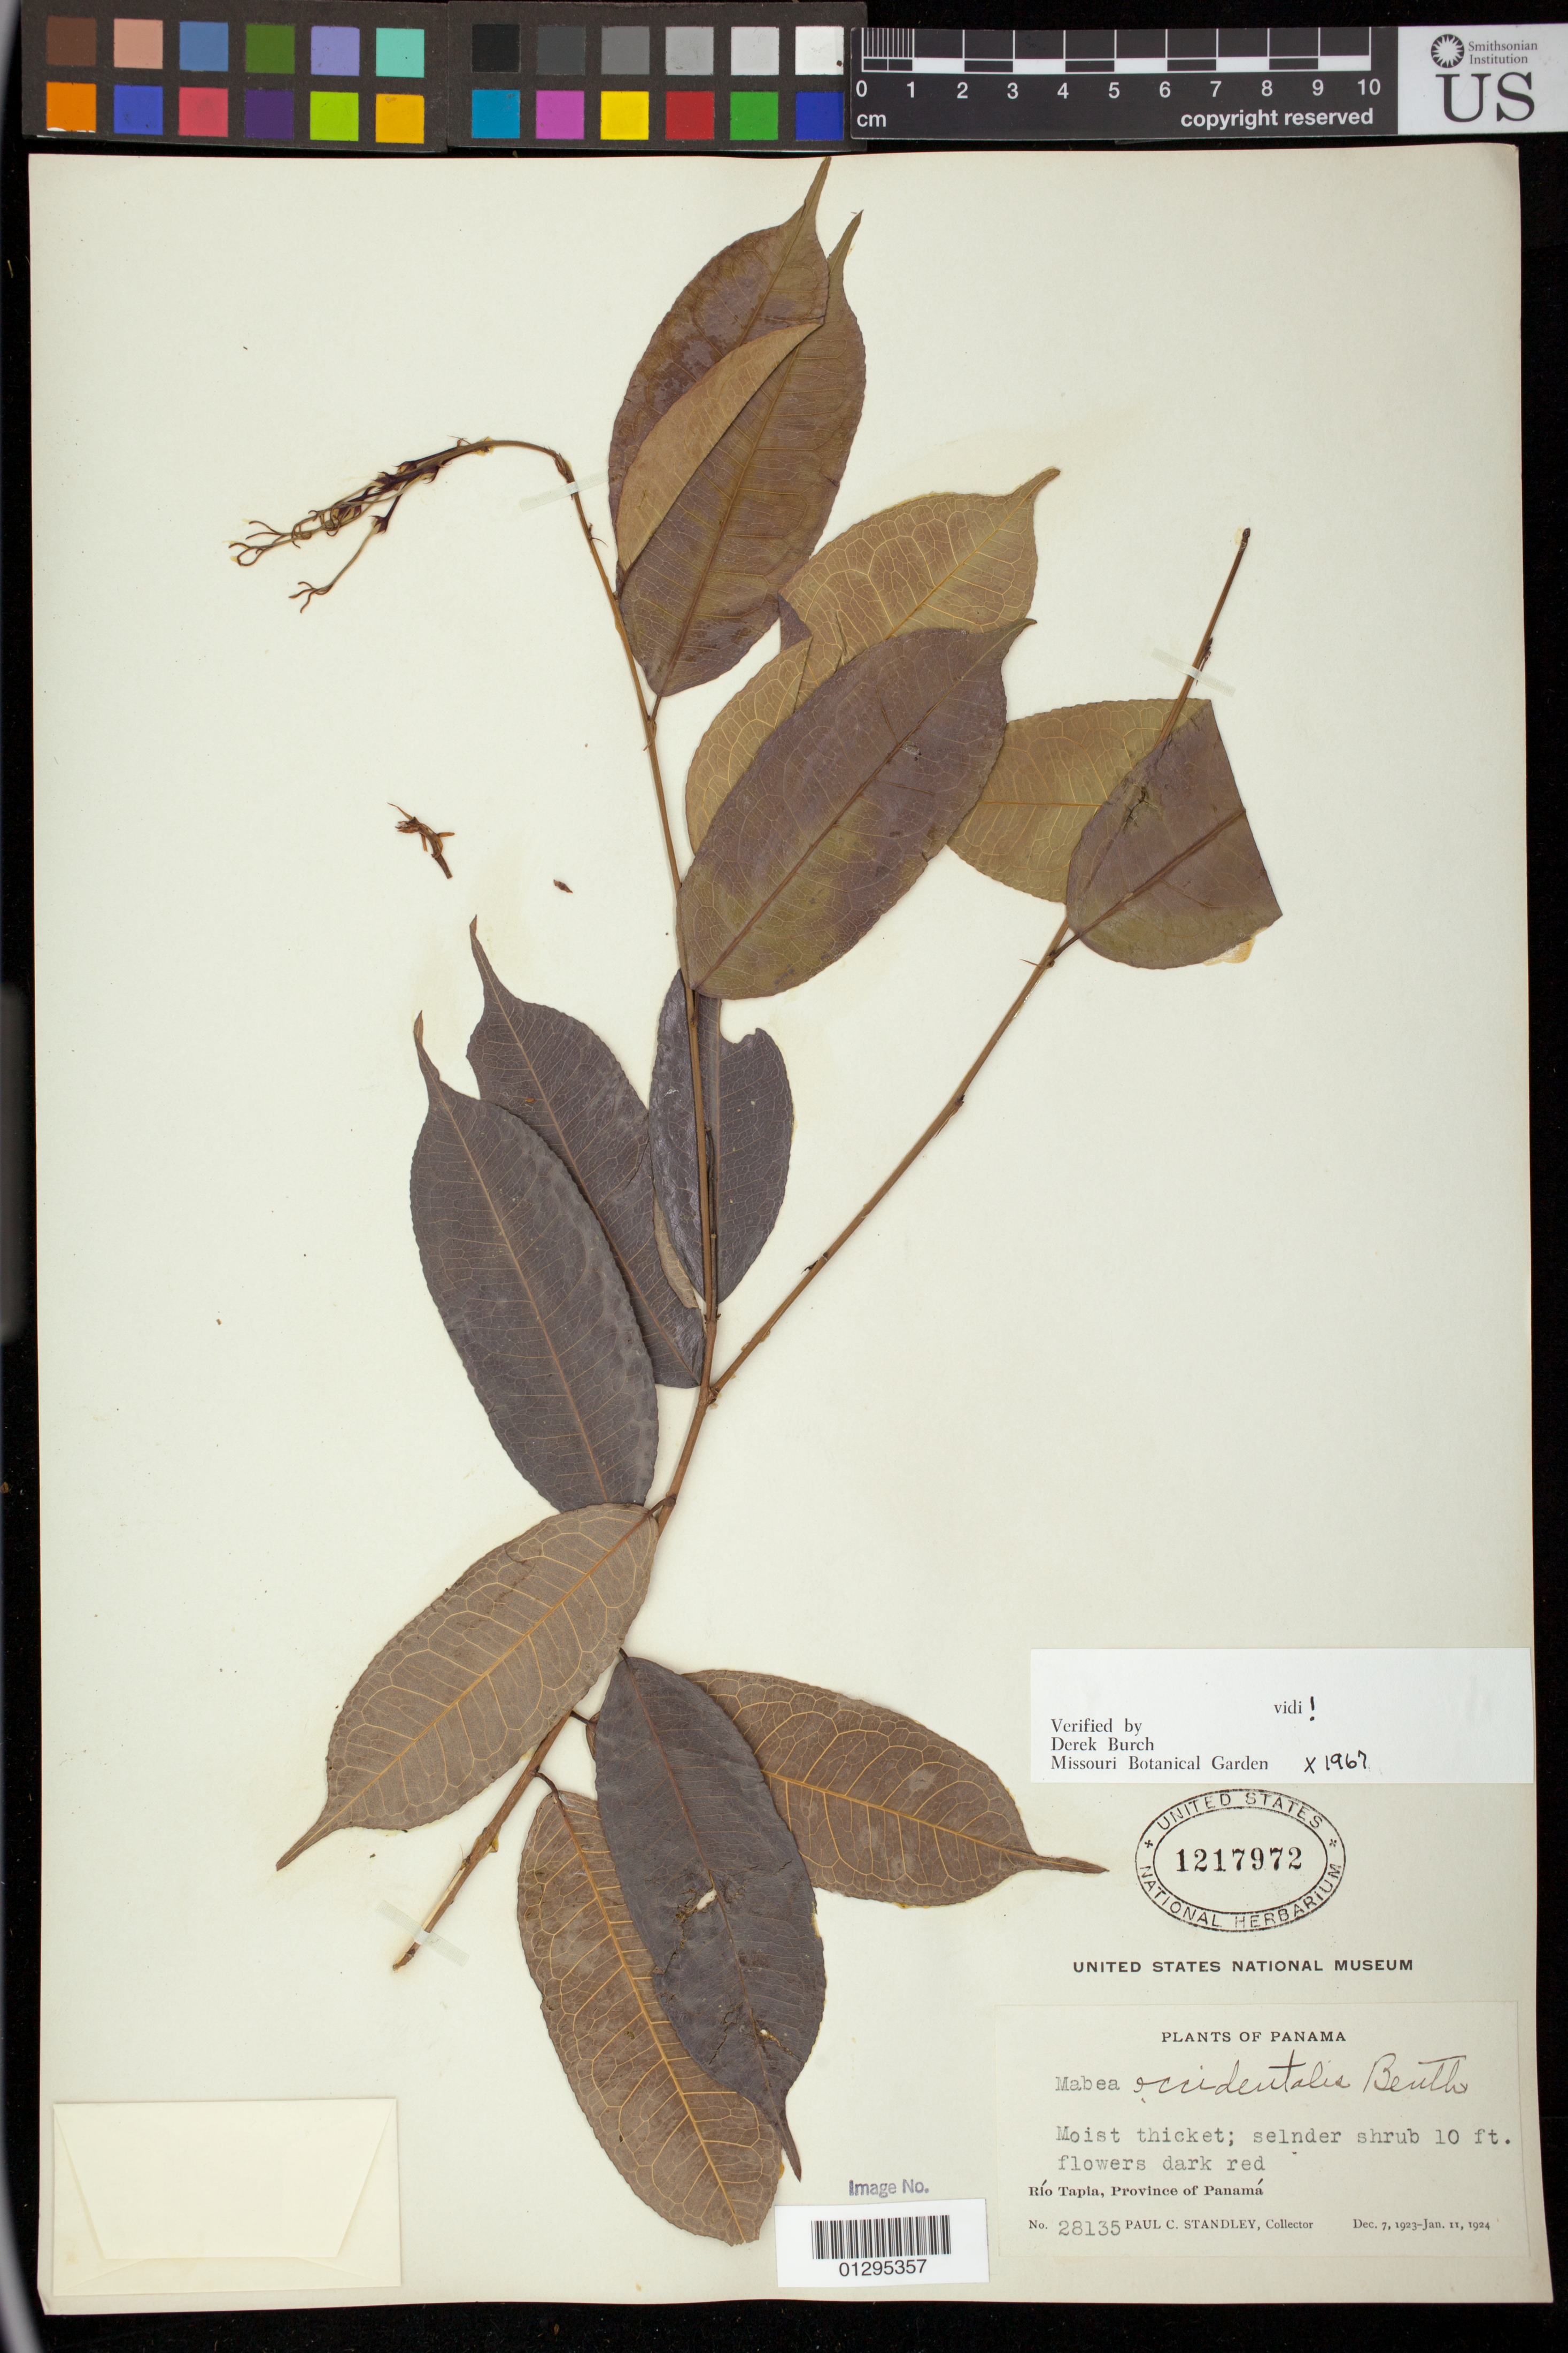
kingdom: Plantae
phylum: Tracheophyta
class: Magnoliopsida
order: Malpighiales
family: Euphorbiaceae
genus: Mabea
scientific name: Mabea occidentalis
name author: Benth.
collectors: P. C. Standley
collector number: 28135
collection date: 1923-12-07/1924-01-11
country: Panama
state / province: Panamá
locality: Rio Tapia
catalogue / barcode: US 1217972